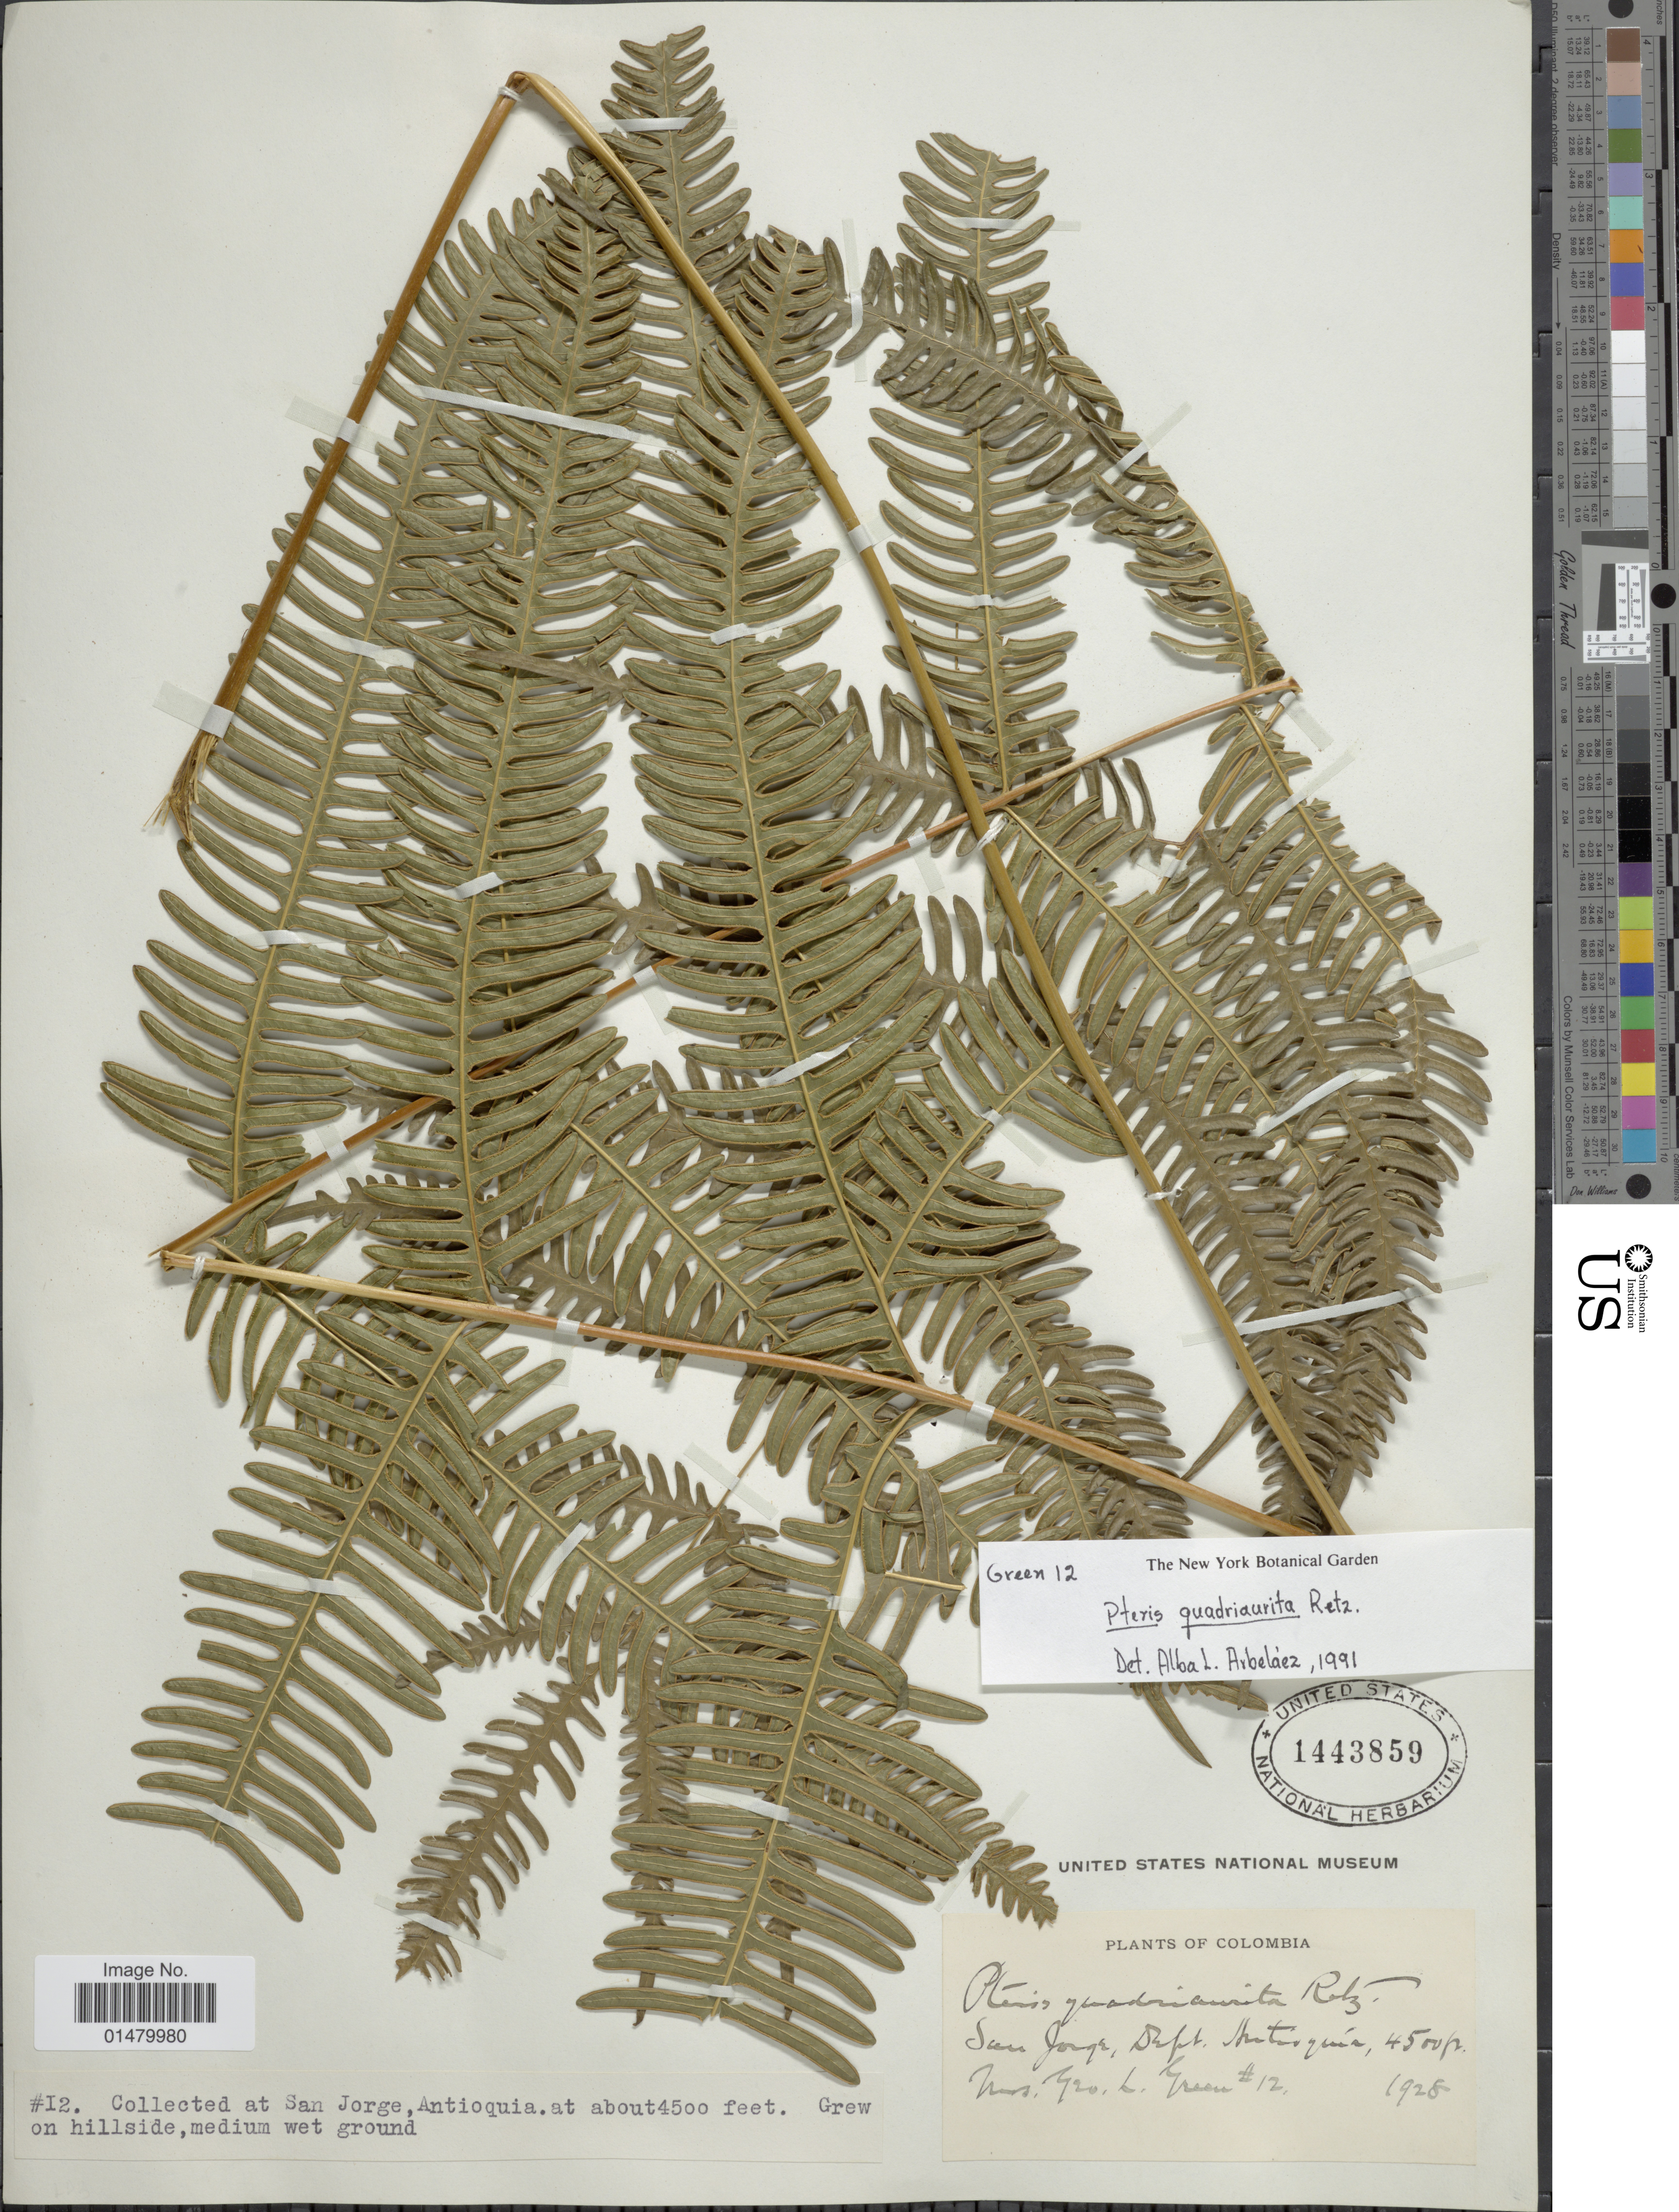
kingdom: Plantae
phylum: Tracheophyta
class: Polypodiopsida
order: Polypodiales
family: Pteridaceae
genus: Pteris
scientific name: Pteris quadriaurita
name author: Retz.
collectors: G. Green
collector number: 12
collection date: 1928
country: Colombia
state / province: Antioquia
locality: San Jorge, Dept. Antioquia.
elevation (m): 1372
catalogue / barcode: US 1443859